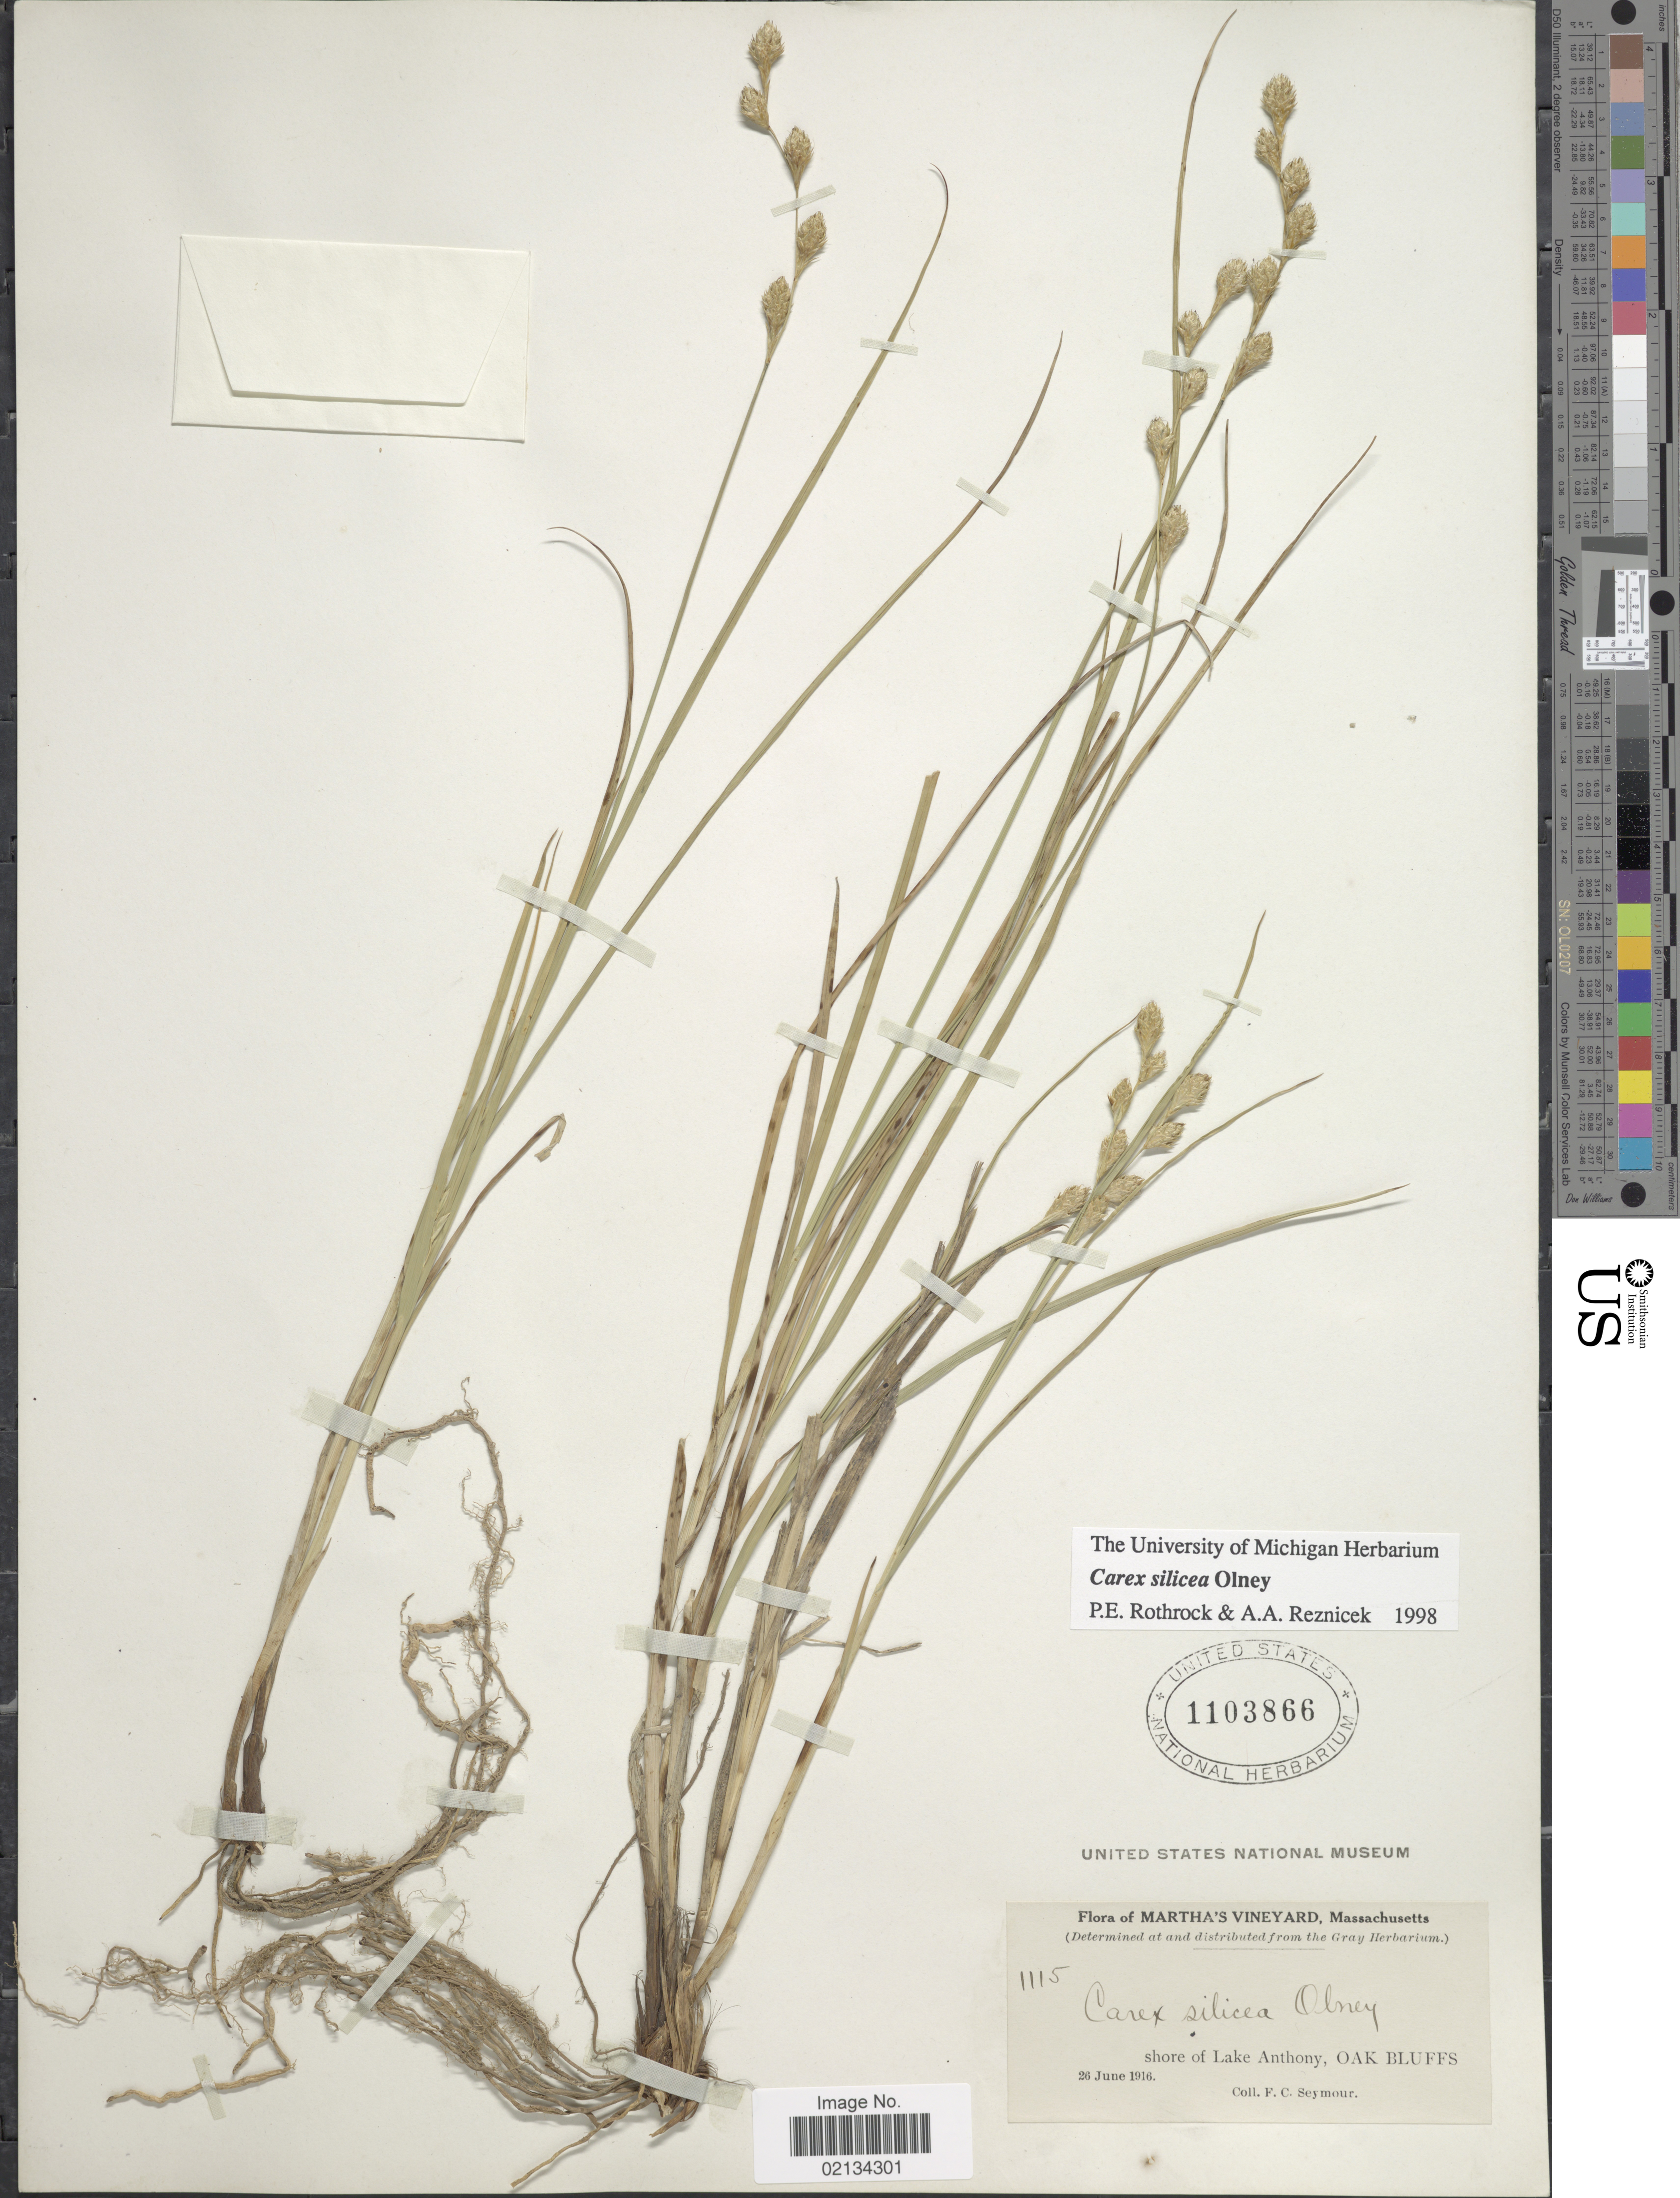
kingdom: Plantae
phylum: Tracheophyta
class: Liliopsida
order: Poales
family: Cyperaceae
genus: Carex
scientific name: Carex silicea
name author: Olney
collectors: F. C. Seymour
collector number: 1115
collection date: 1916-06-26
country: United States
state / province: Massachusetts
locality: Martha's Vineyard, shore of Lake Anthony, Oak Bluffs.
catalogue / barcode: US 1103866